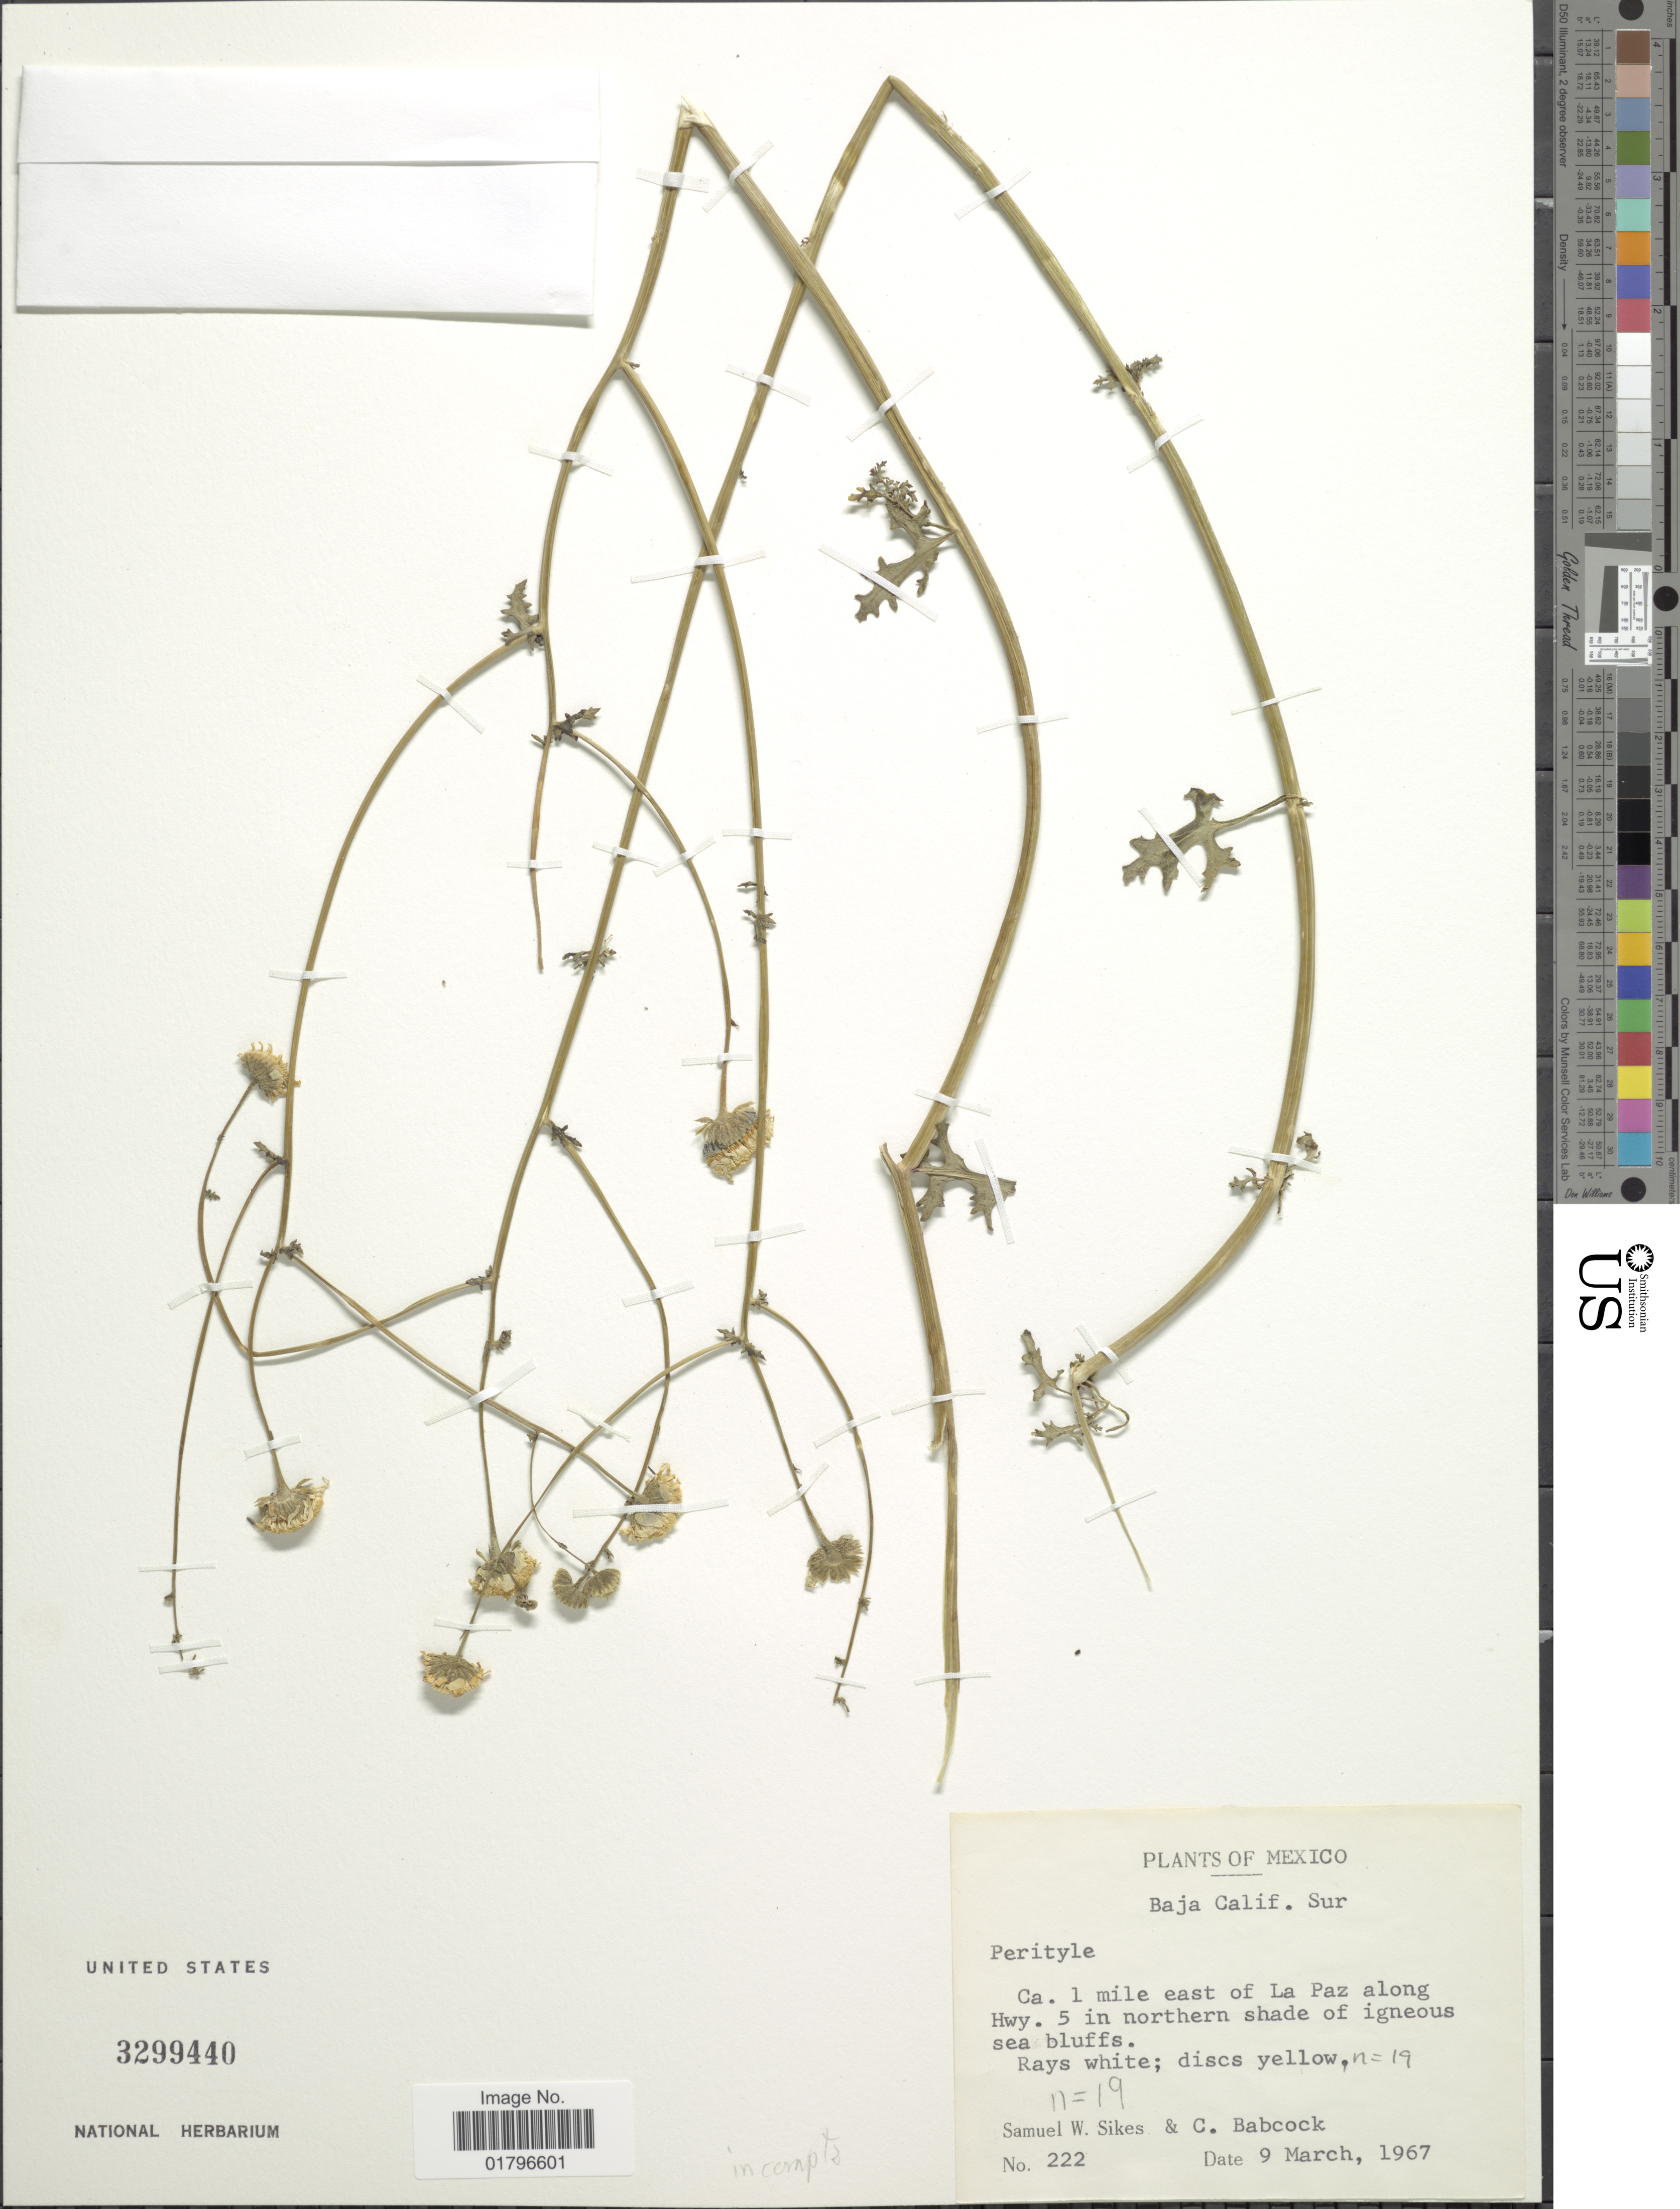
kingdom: Plantae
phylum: Tracheophyta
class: Magnoliopsida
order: Asterales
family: Asteraceae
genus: Perityle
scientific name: Perityle incompta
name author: Brandegee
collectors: S. Sikes & C. Babcock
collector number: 222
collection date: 1967-03-09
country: Mexico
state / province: Baja California Sur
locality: Ca. 1 mile east of La Paz along Hwy. 5 in northern shade of igneous sea bluffs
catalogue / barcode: US 3299440